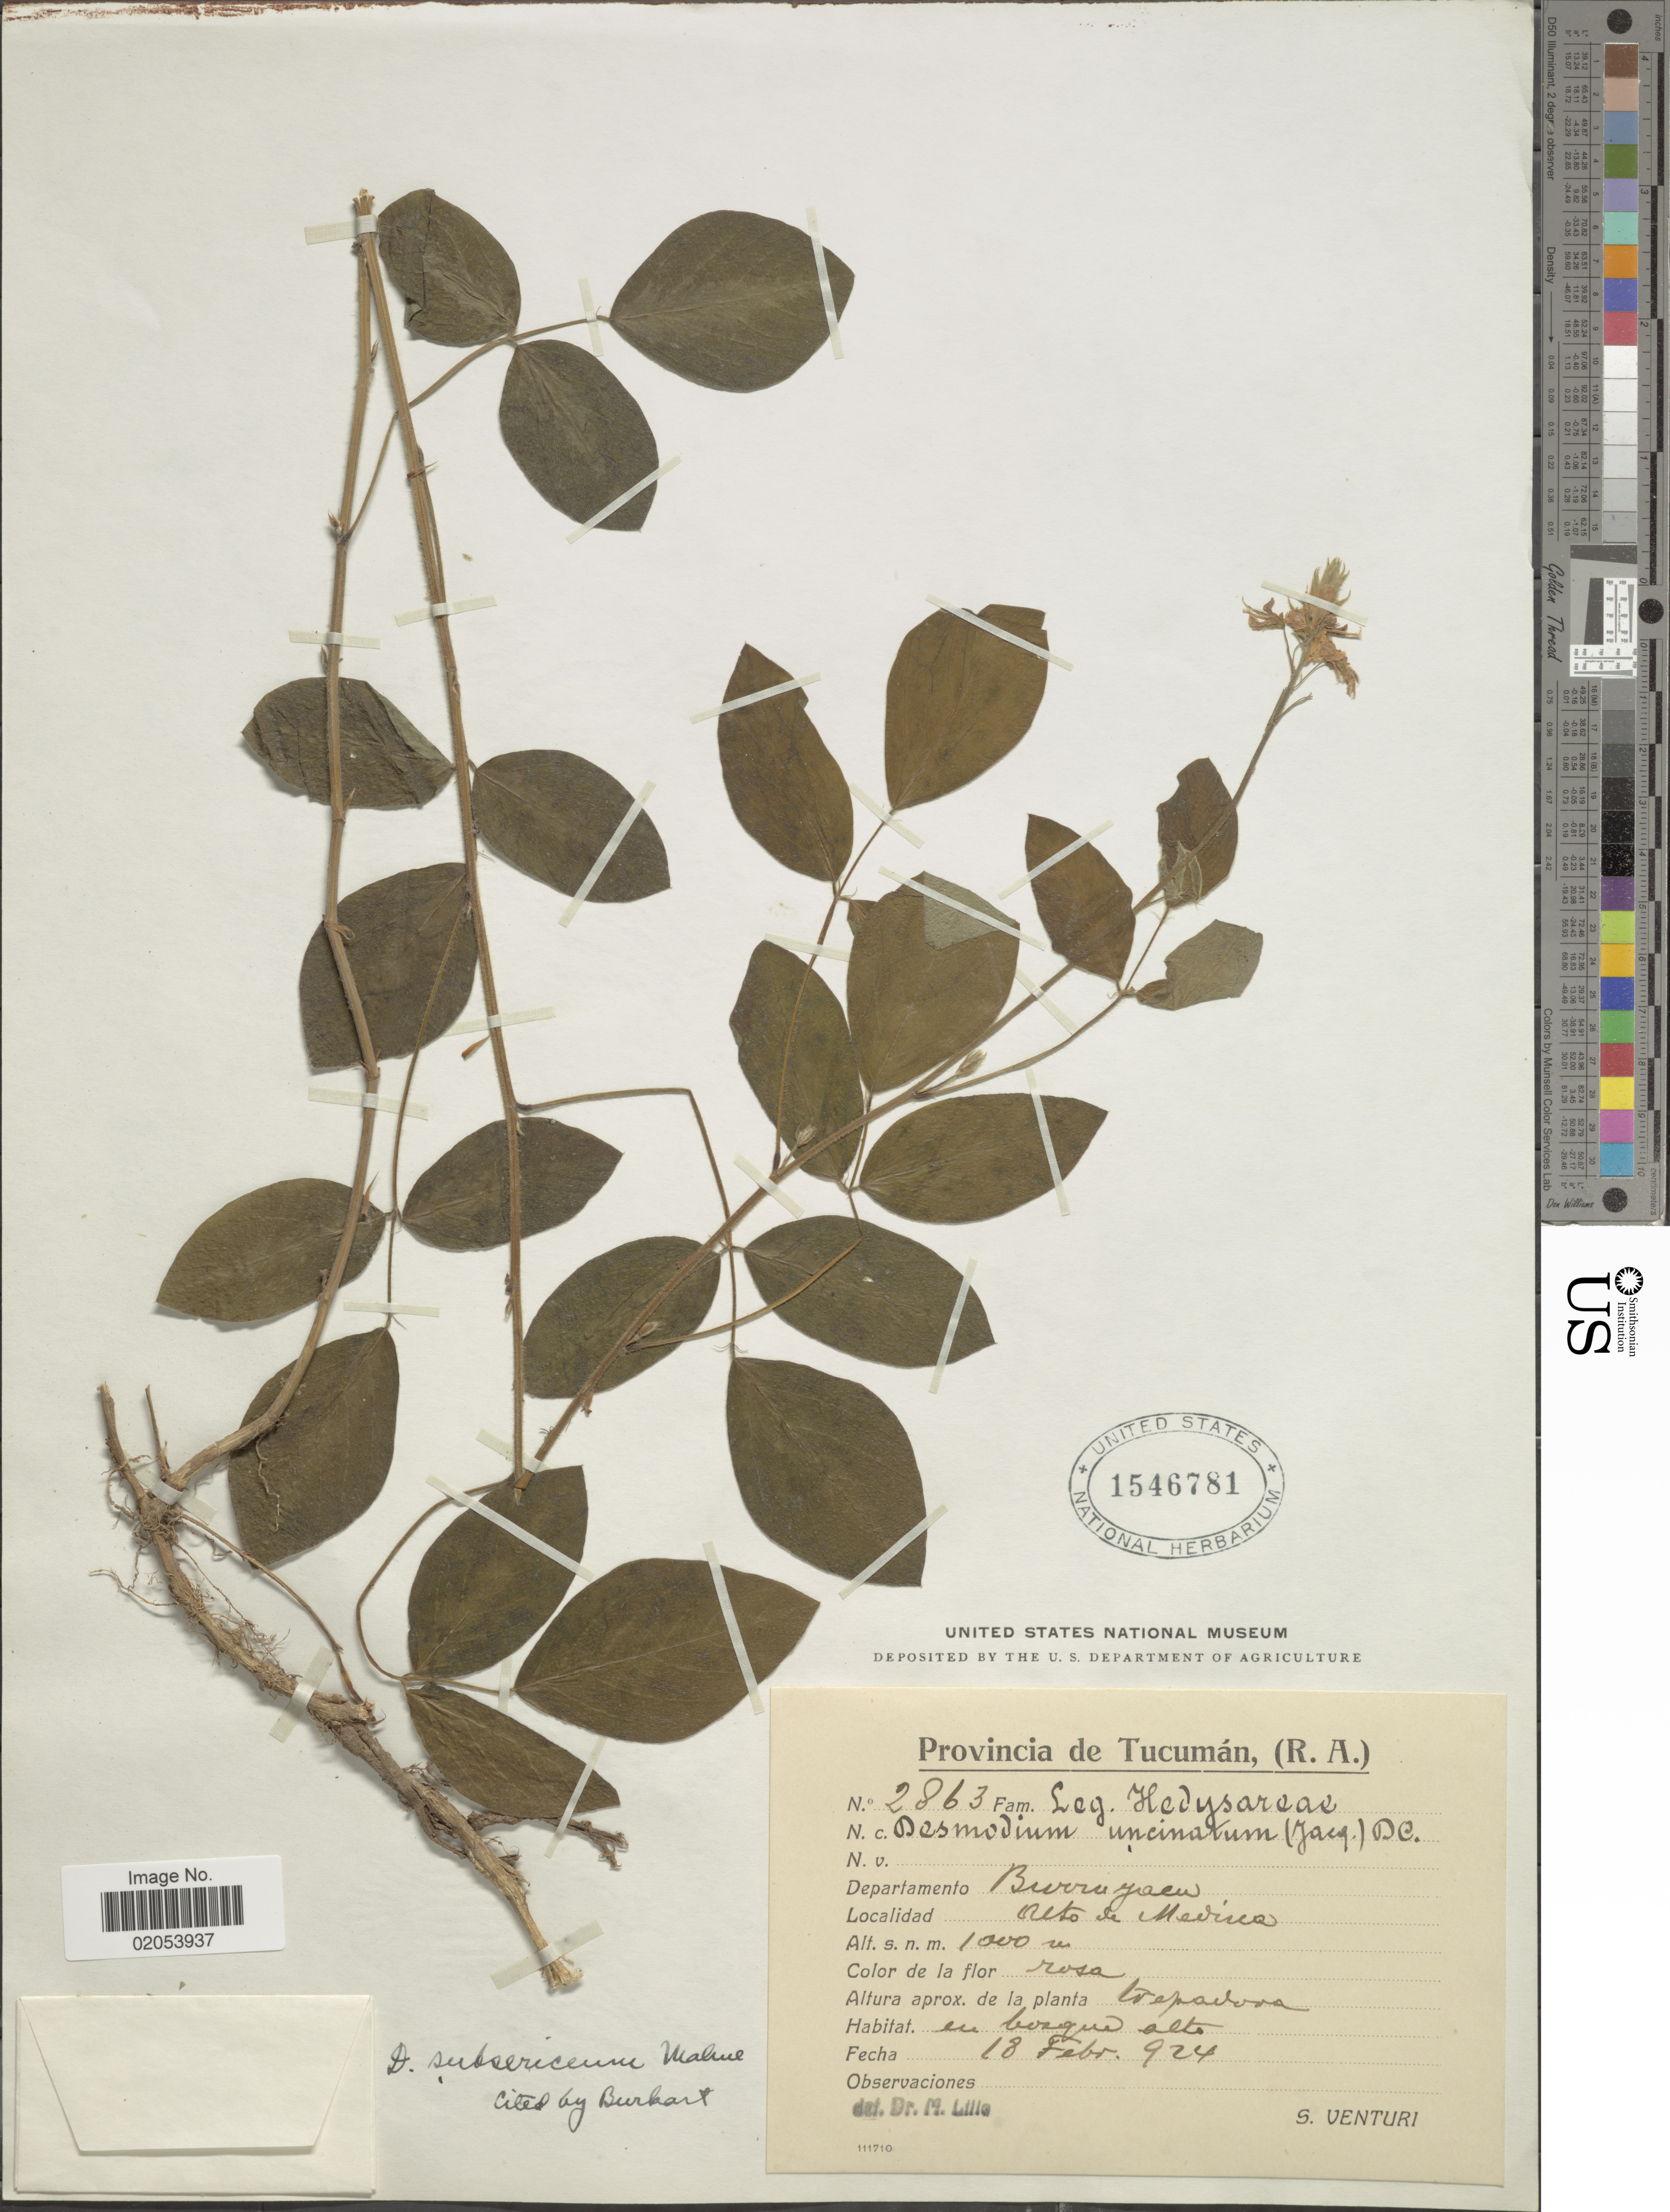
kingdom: Plantae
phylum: Tracheophyta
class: Magnoliopsida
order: Fabales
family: Fabaceae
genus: Desmodium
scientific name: Desmodium subsericeum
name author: Malme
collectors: S. Venturi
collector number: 2863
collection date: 1924-02-18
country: Argentina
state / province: Tucuman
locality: Provincia de Tucuman, (R.A.). Departamento: Burruyacu. Alto de Medina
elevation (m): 1000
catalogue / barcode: US 1546781